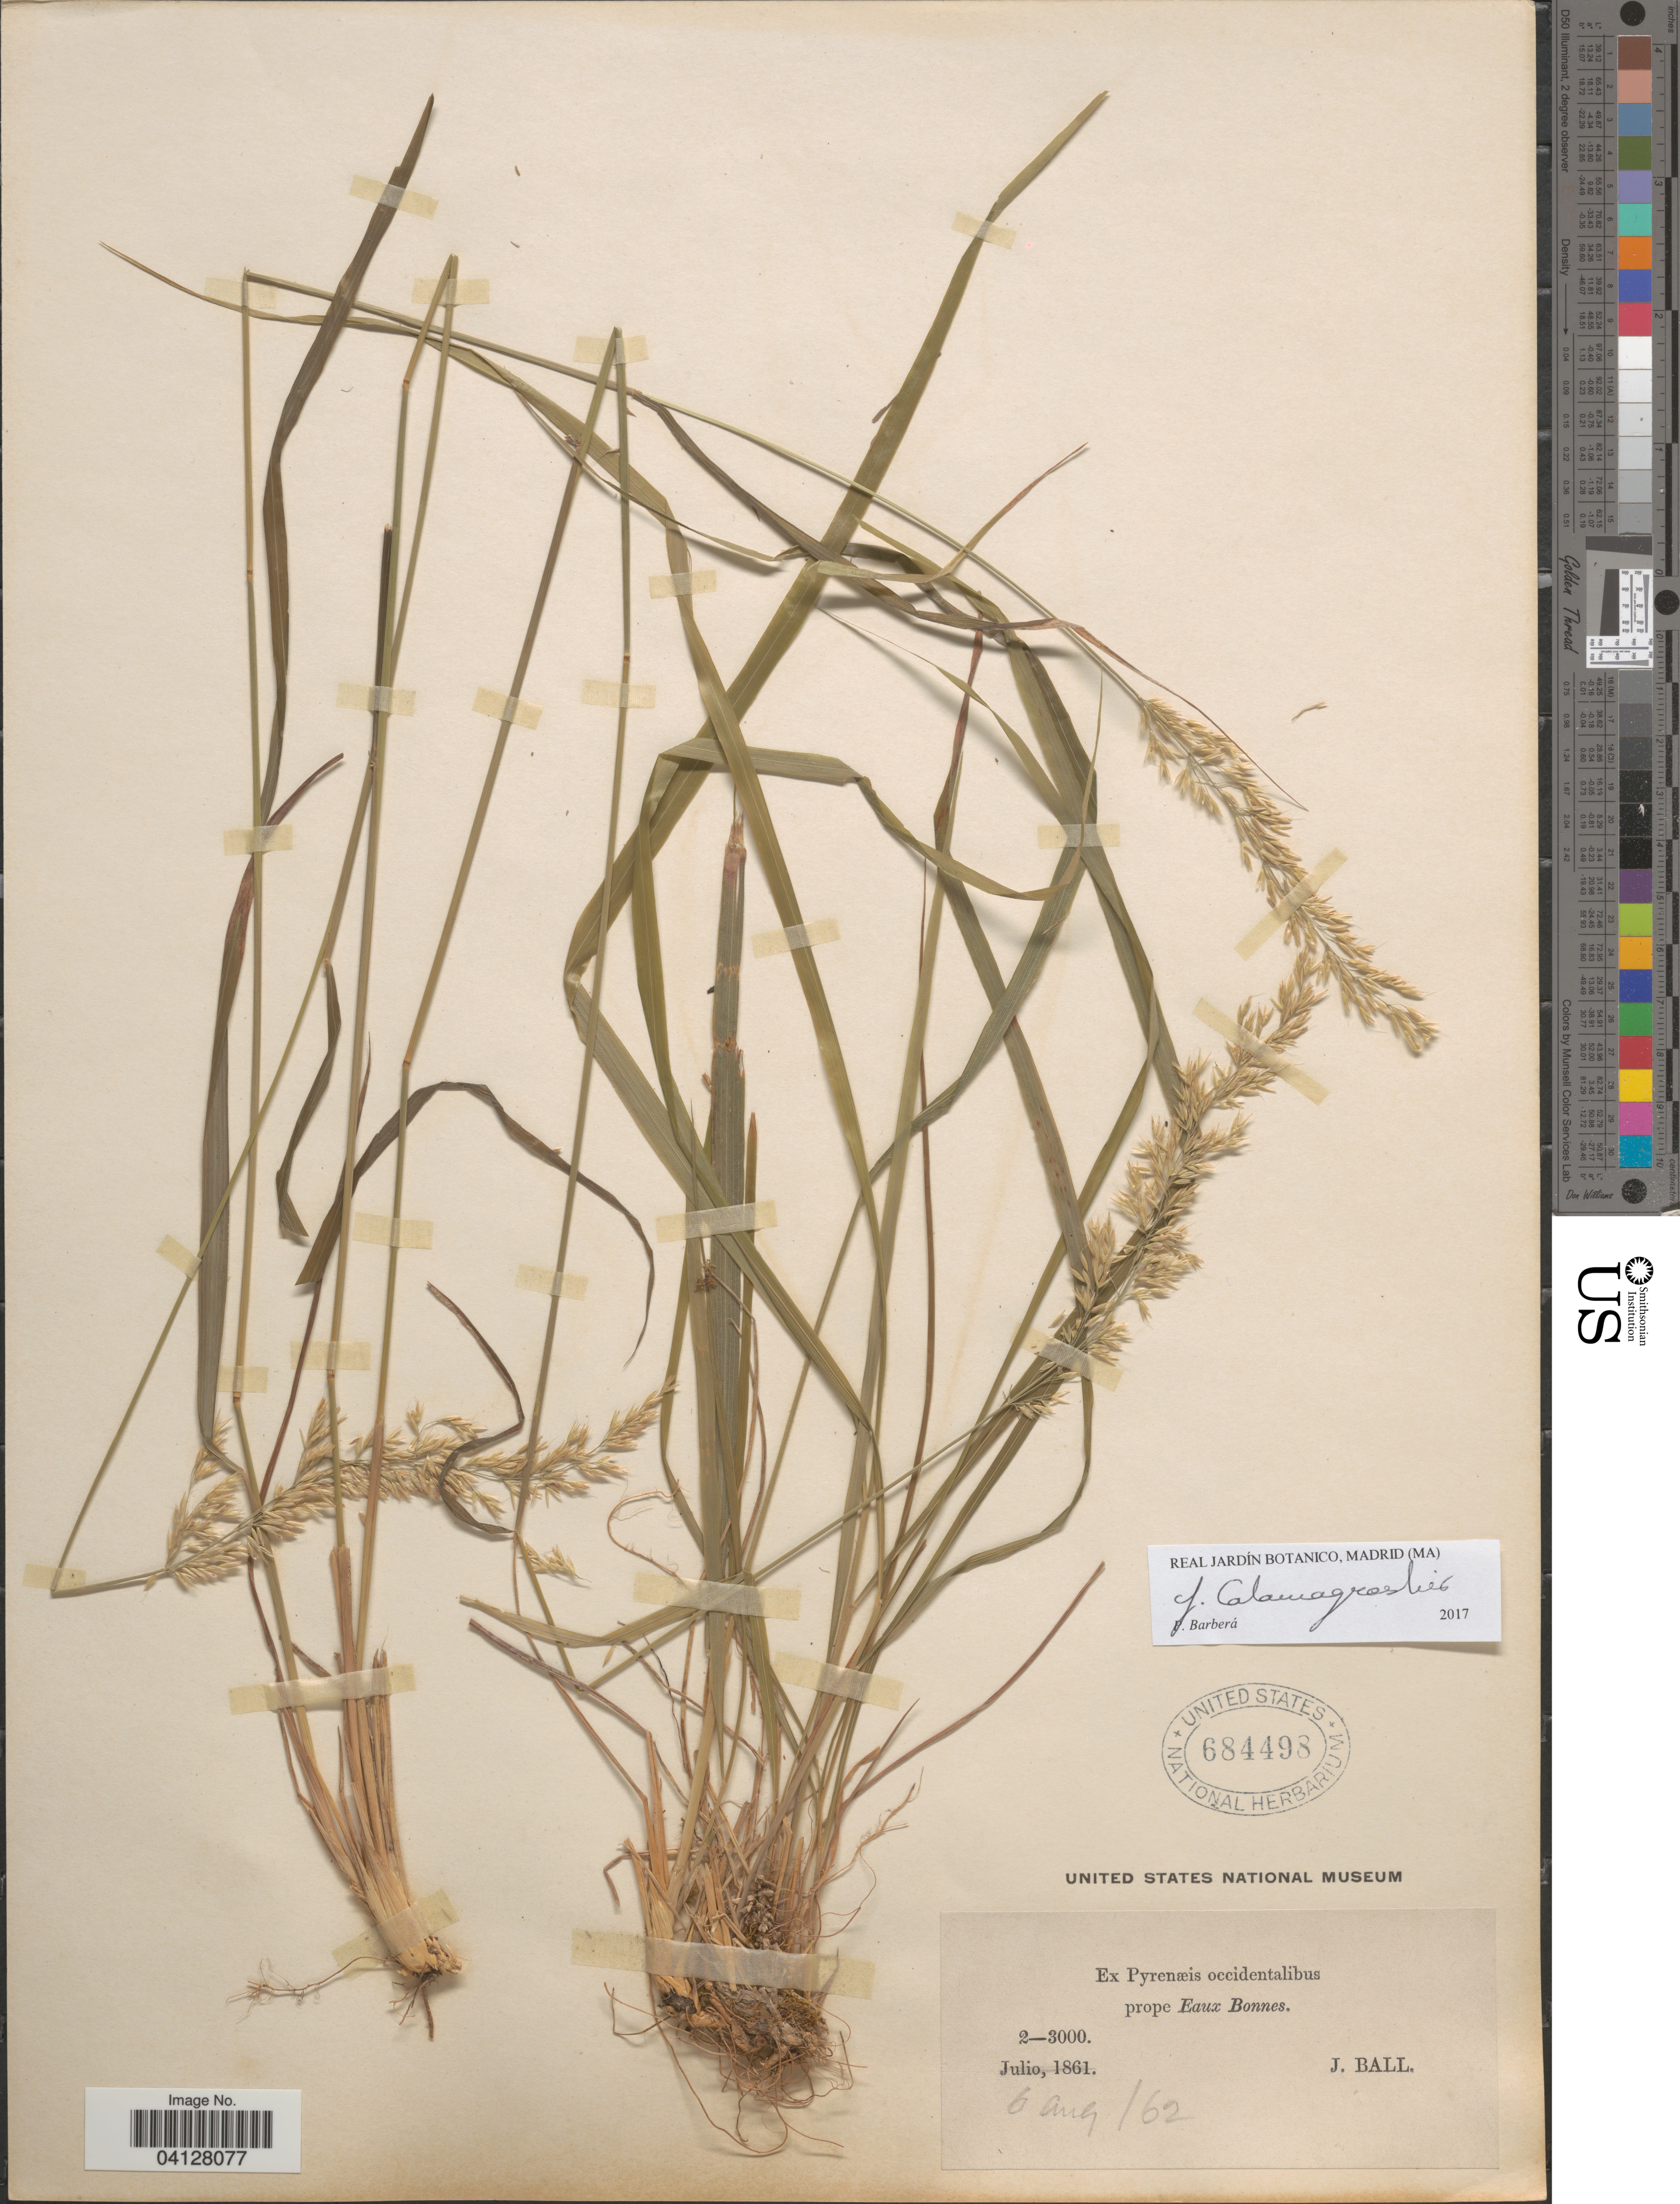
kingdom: Plantae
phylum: Tracheophyta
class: Liliopsida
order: Poales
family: Poaceae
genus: Calamagrostis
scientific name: Calamagrostis sp.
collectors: J. Ball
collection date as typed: Transcribed d/m/y: 6/8/62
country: France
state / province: Nouvelle-Aquitaine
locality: Ex Pyrenæis occidentalibus prope Eaux Bonnes.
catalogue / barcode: US 684498